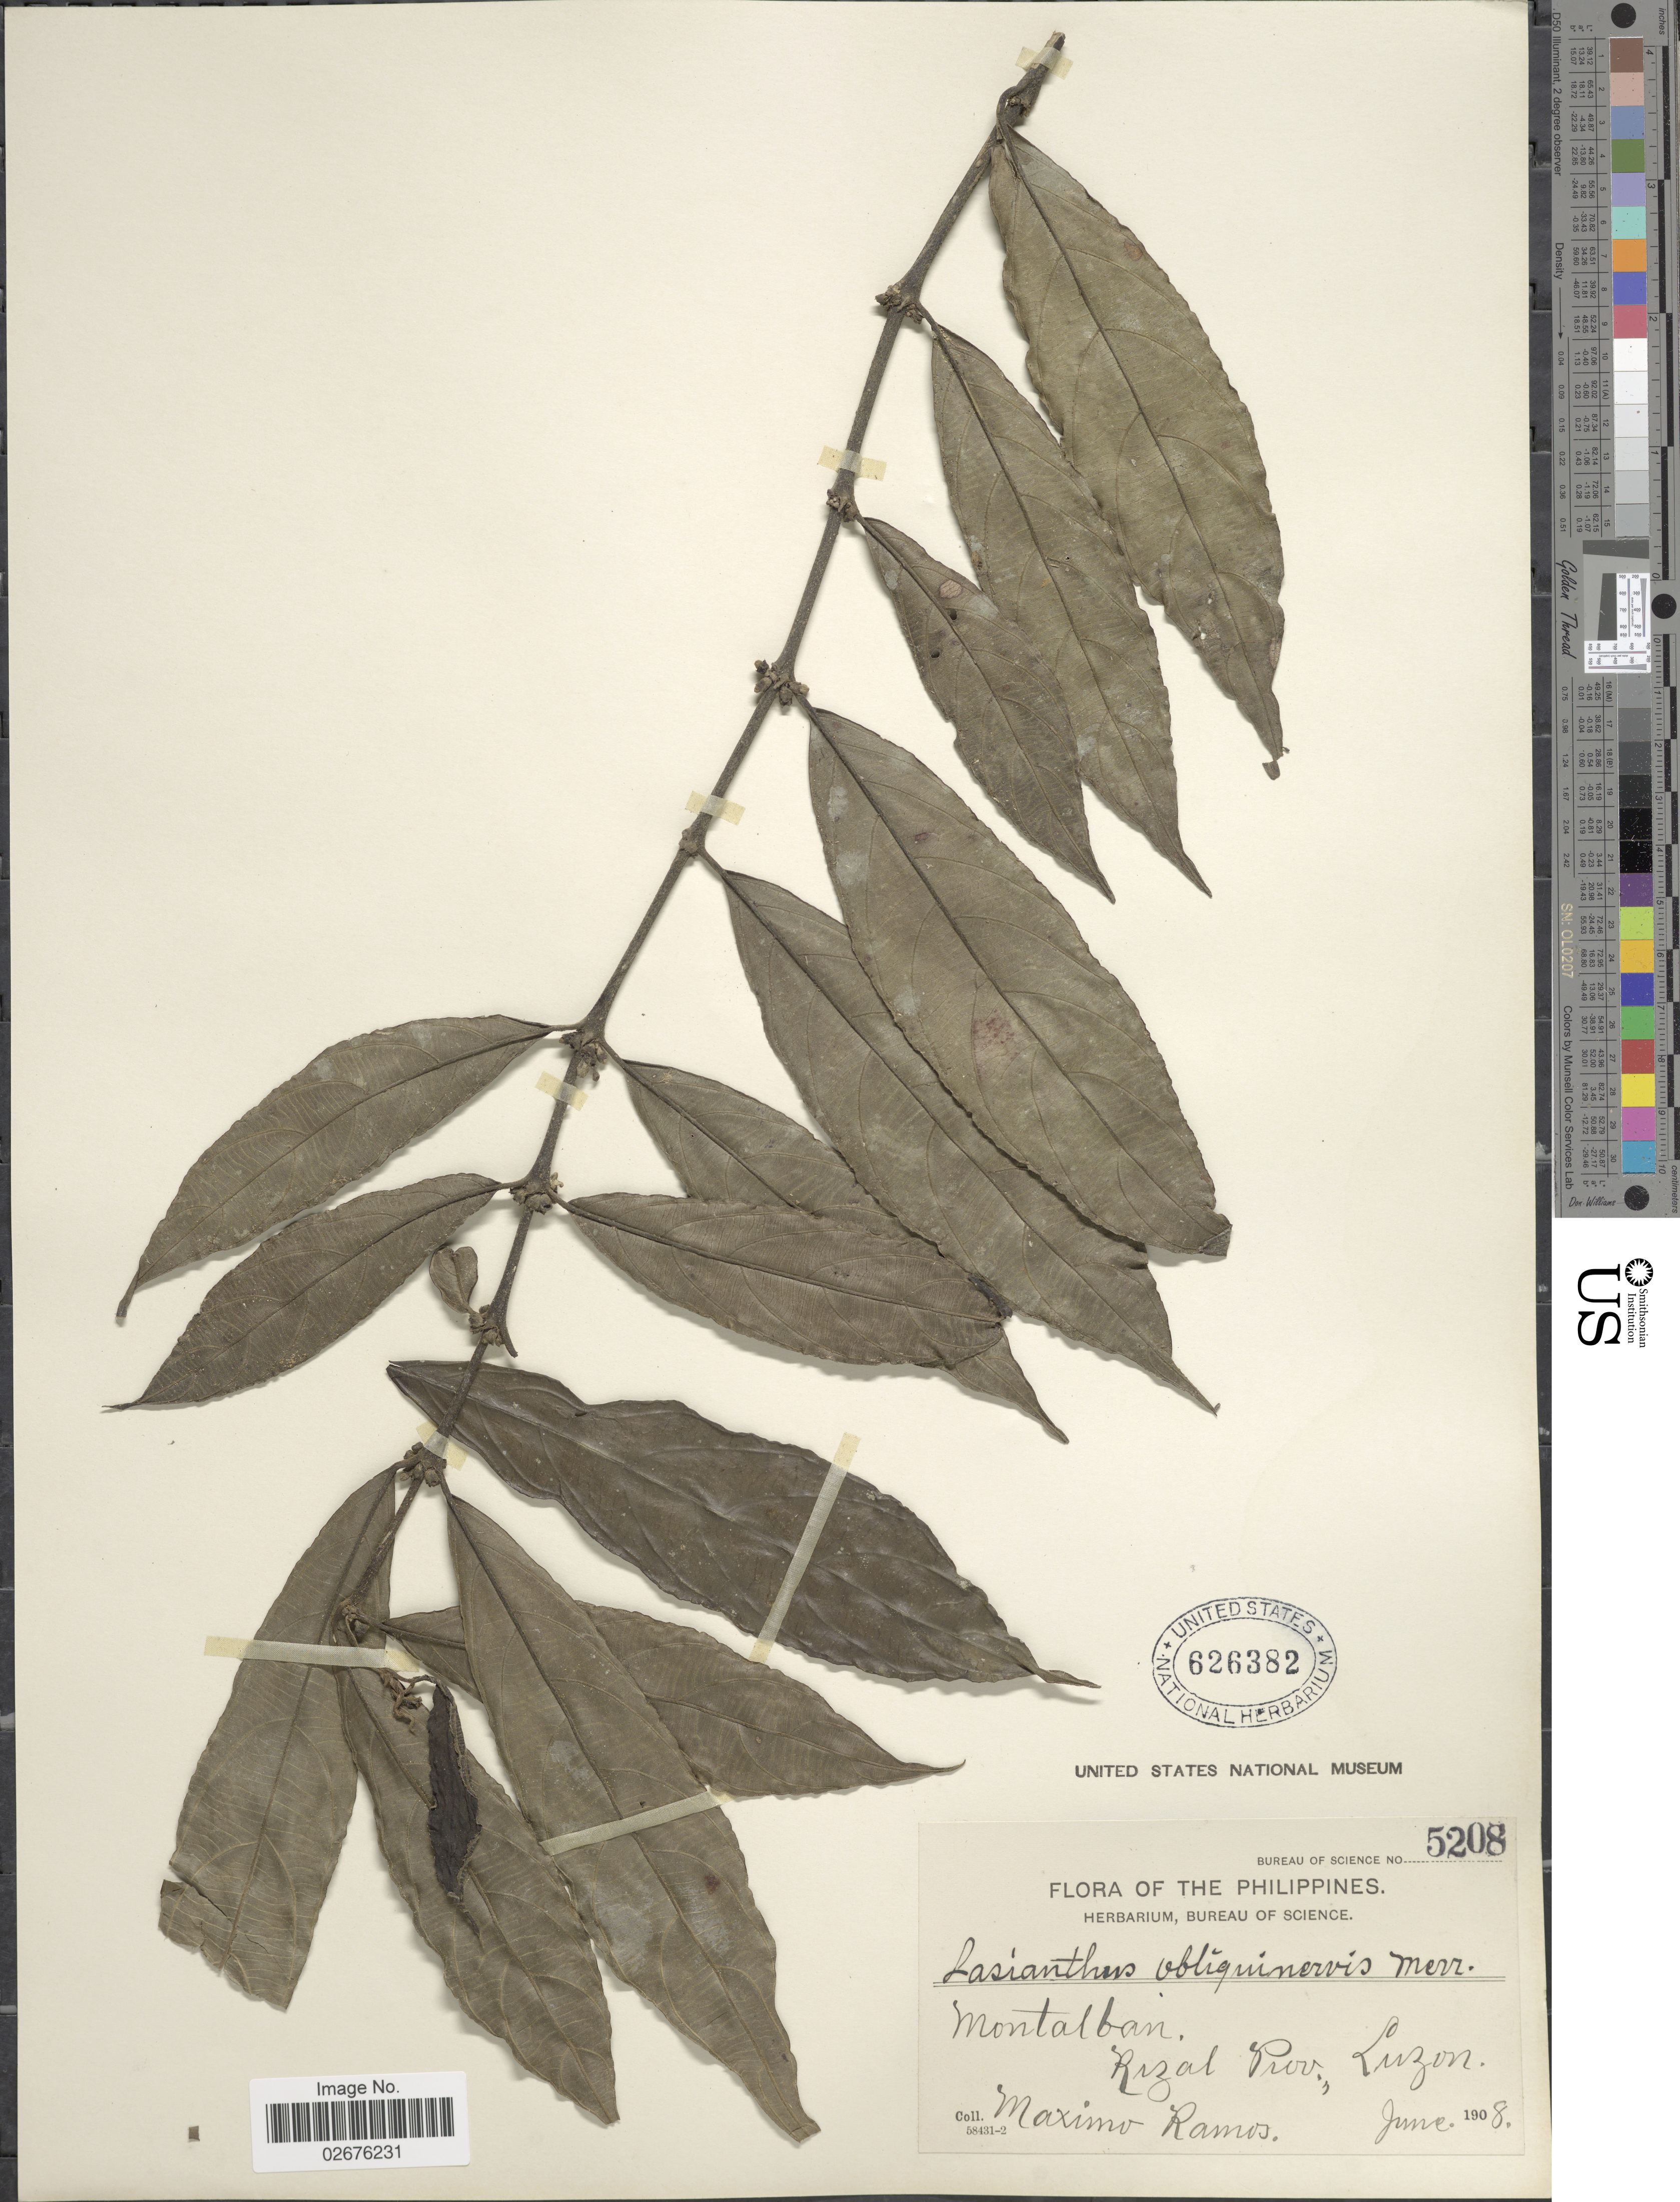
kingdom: Plantae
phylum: Tracheophyta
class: Magnoliopsida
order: Gentianales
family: Rubiaceae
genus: Lasianthus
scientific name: Lasianthus obliquinervis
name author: Merr.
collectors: M. Ramos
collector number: Bureau of Science 5208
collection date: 1908-06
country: Philippines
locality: Montalban, Rizal Prov., Luzon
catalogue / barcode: US 626382